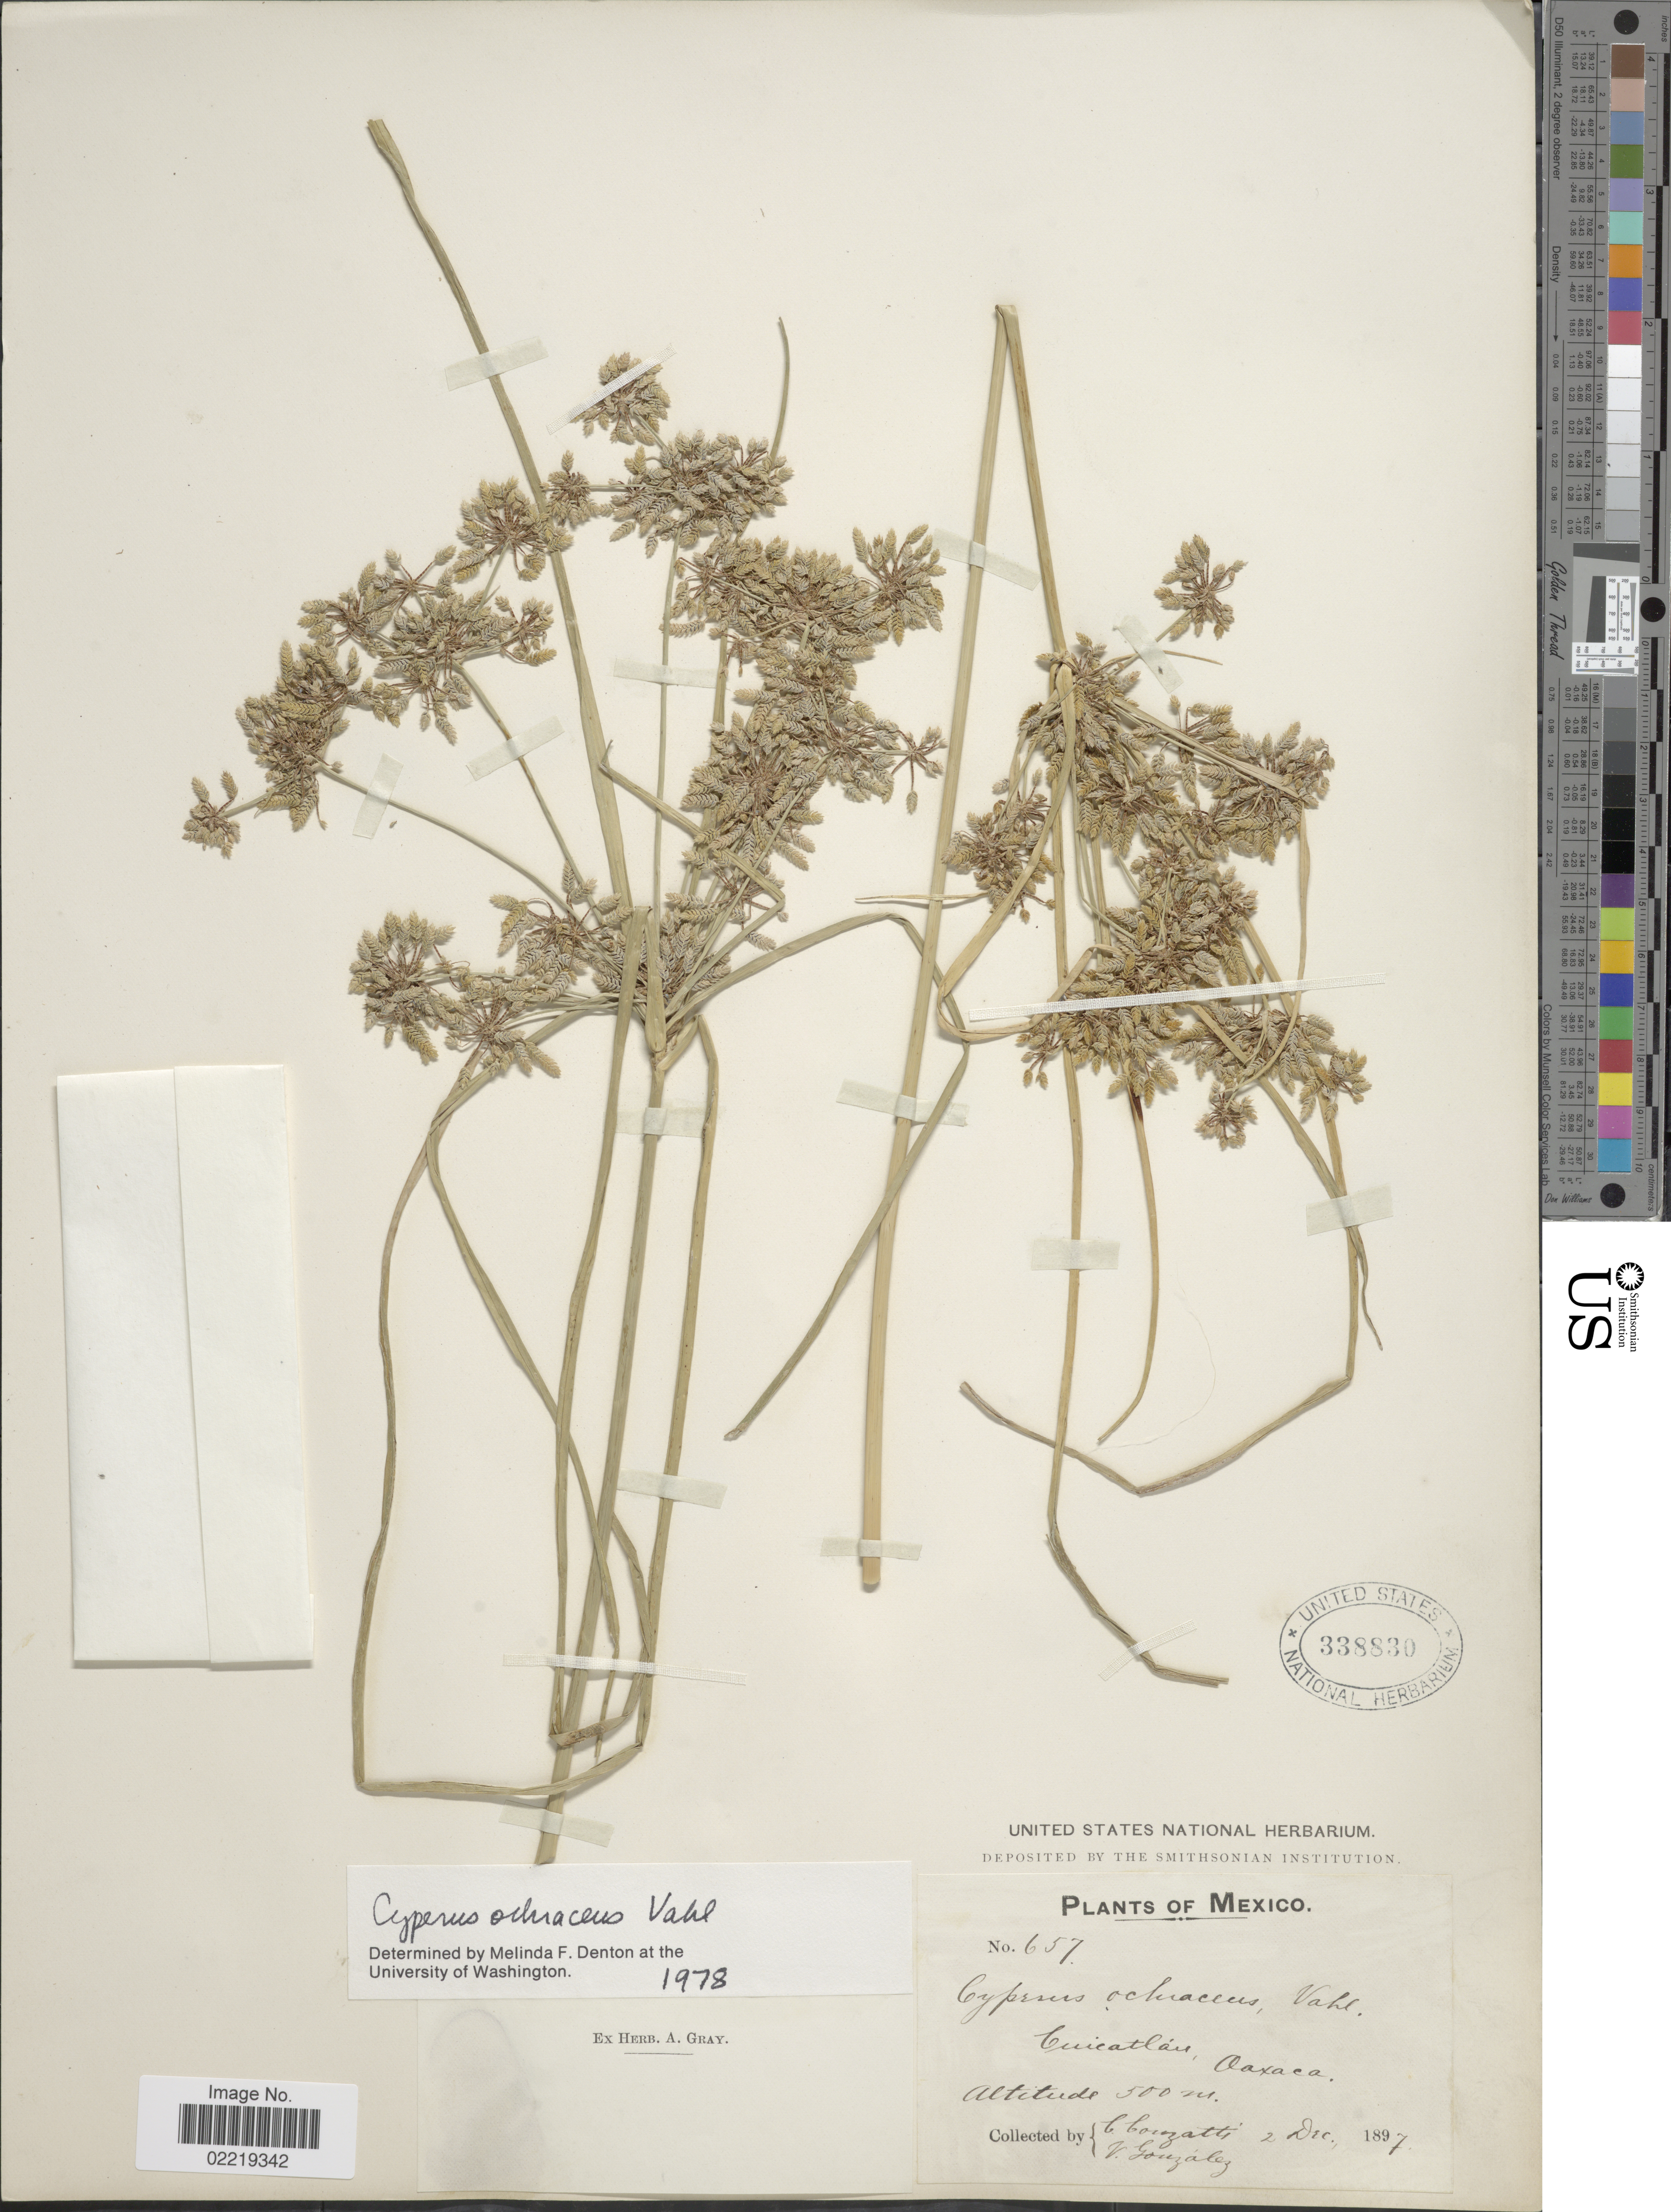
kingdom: Plantae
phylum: Tracheophyta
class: Liliopsida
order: Poales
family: Cyperaceae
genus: Cyperus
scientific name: Cyperus ochraceus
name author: Vahl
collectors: C. Conzatti & V. González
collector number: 657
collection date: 1897-12-02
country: Mexico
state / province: Oaxaca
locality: Cuicatlan, Oaxaca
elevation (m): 500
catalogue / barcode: US 338830